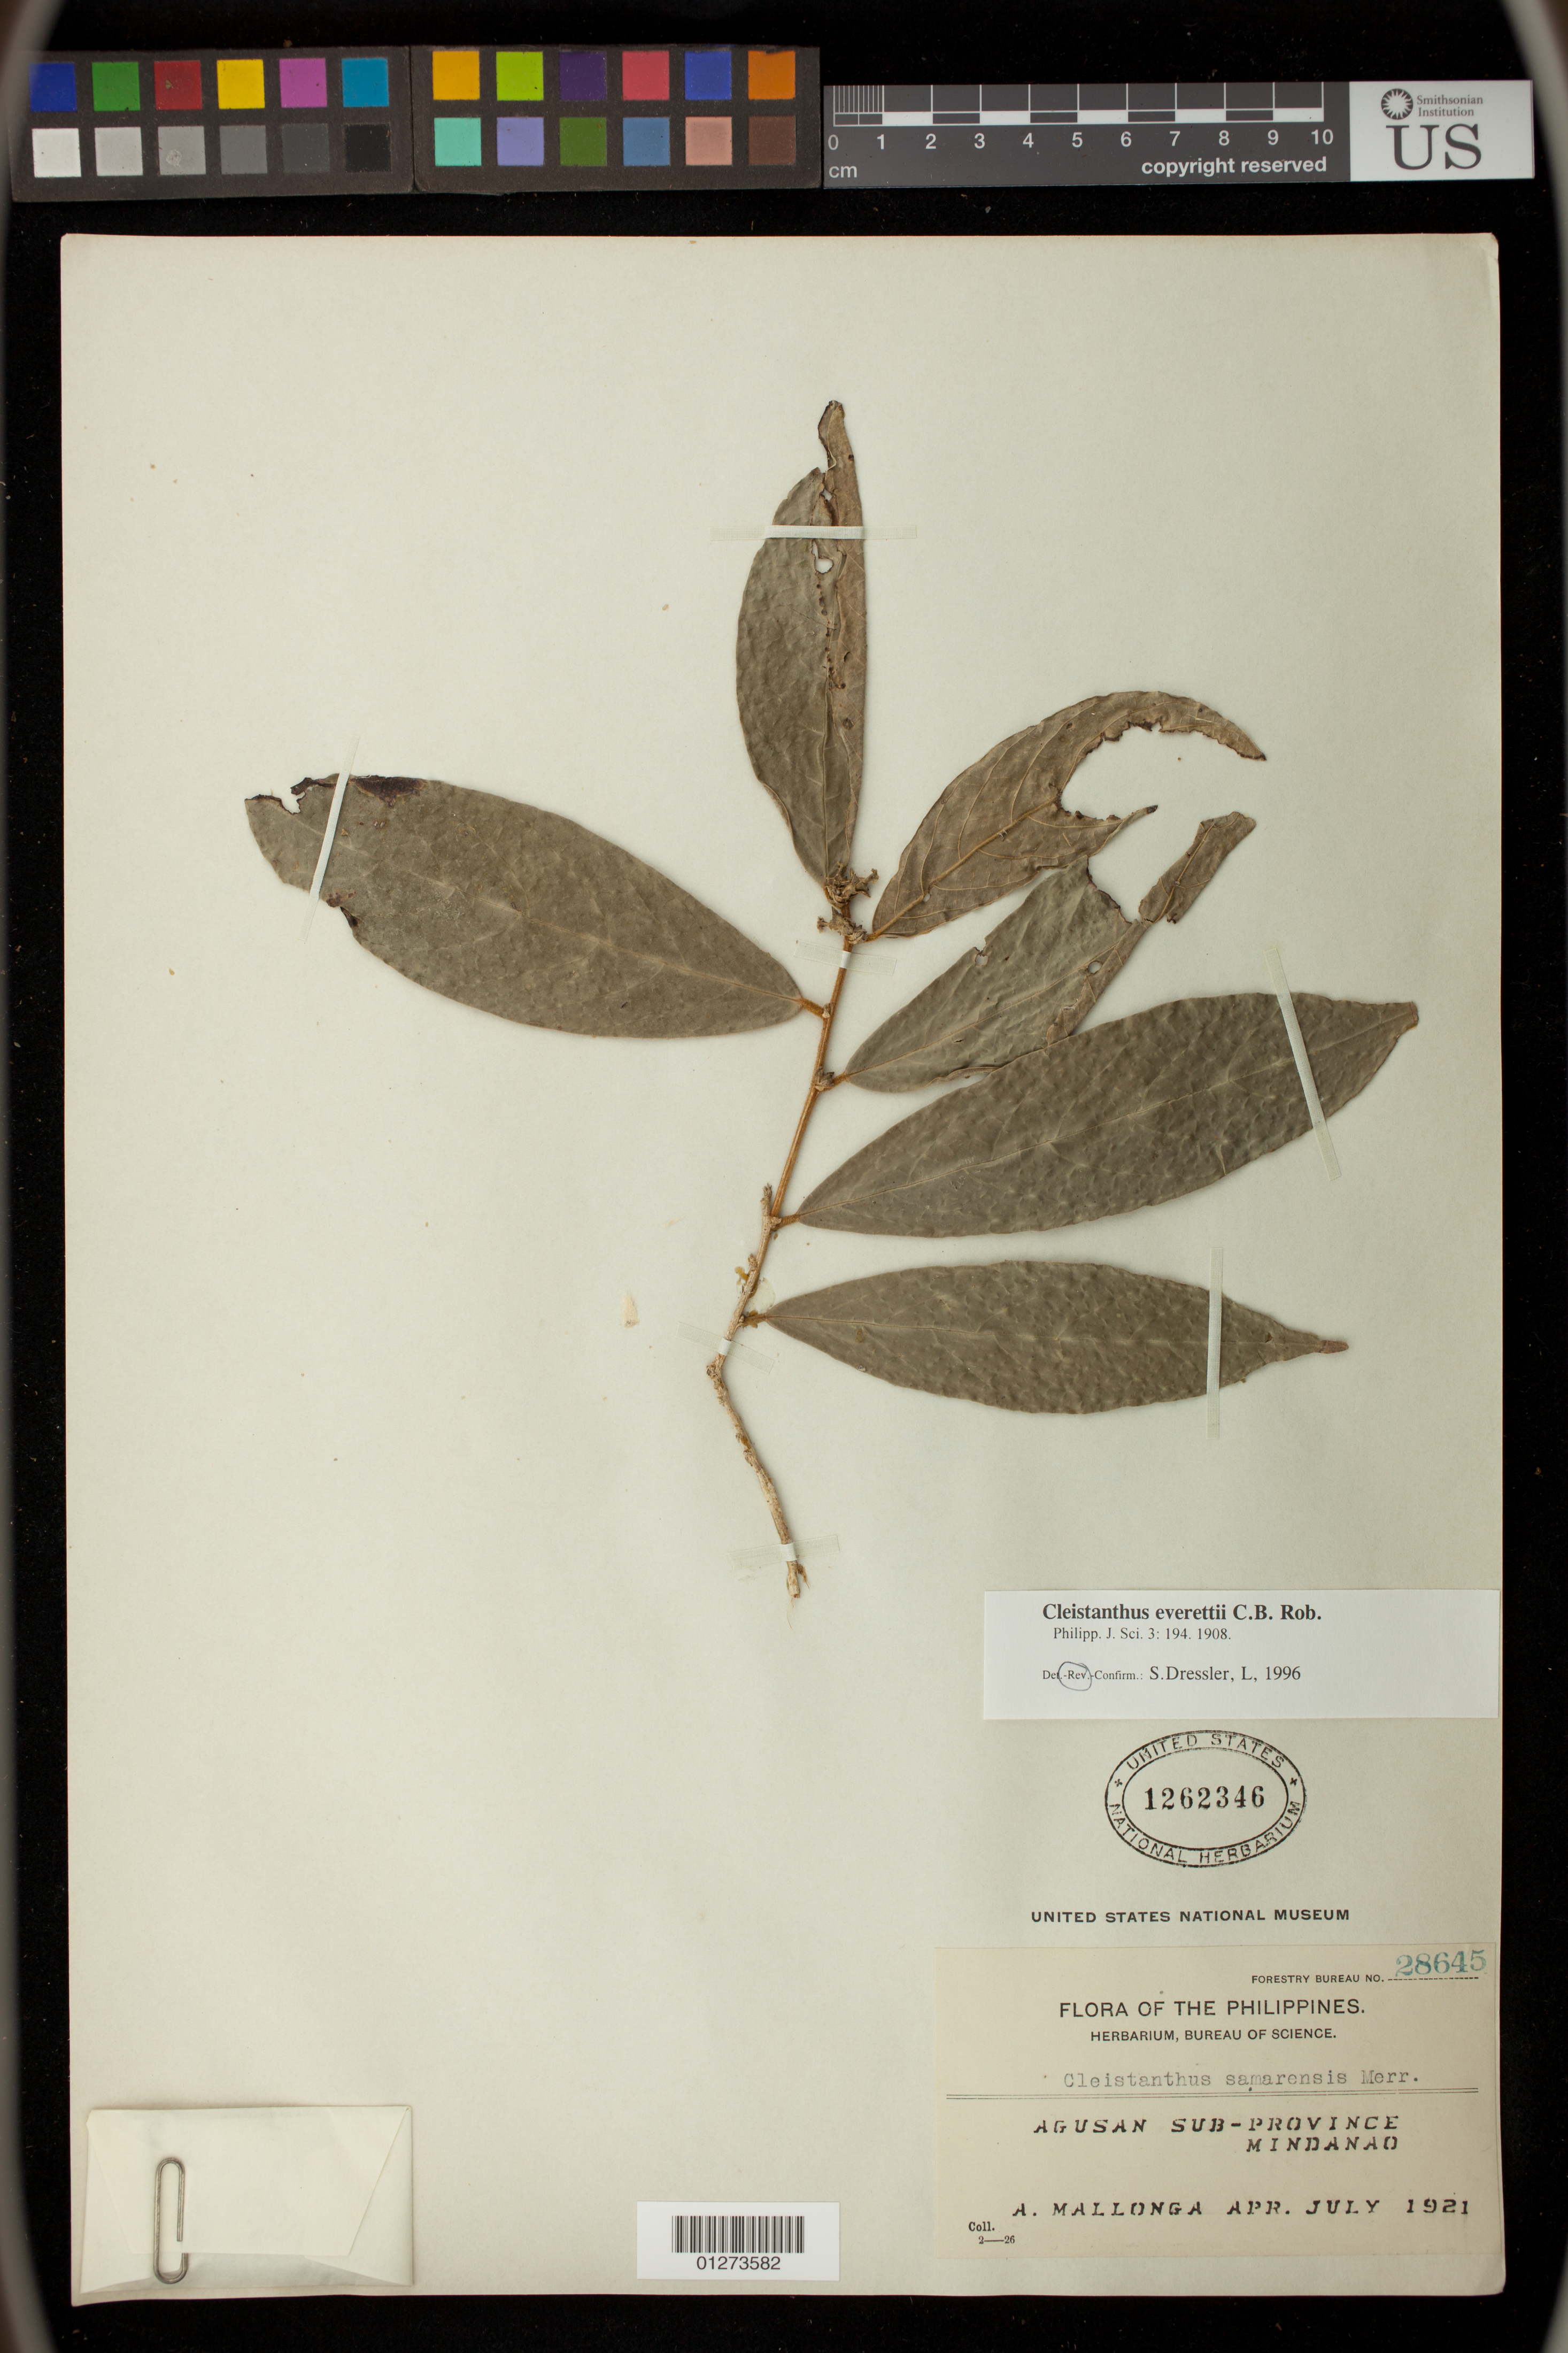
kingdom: Plantae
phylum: Tracheophyta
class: Magnoliopsida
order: Malpighiales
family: Phyllanthaceae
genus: Cleistanthus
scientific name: Cleistanthus everettii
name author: C.B. Rob.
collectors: A. Mallonga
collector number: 28645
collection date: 1921-04-01/1921-07-31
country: Philippines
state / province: Northern Mindanao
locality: Agusan Sub-Province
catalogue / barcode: US 1262346